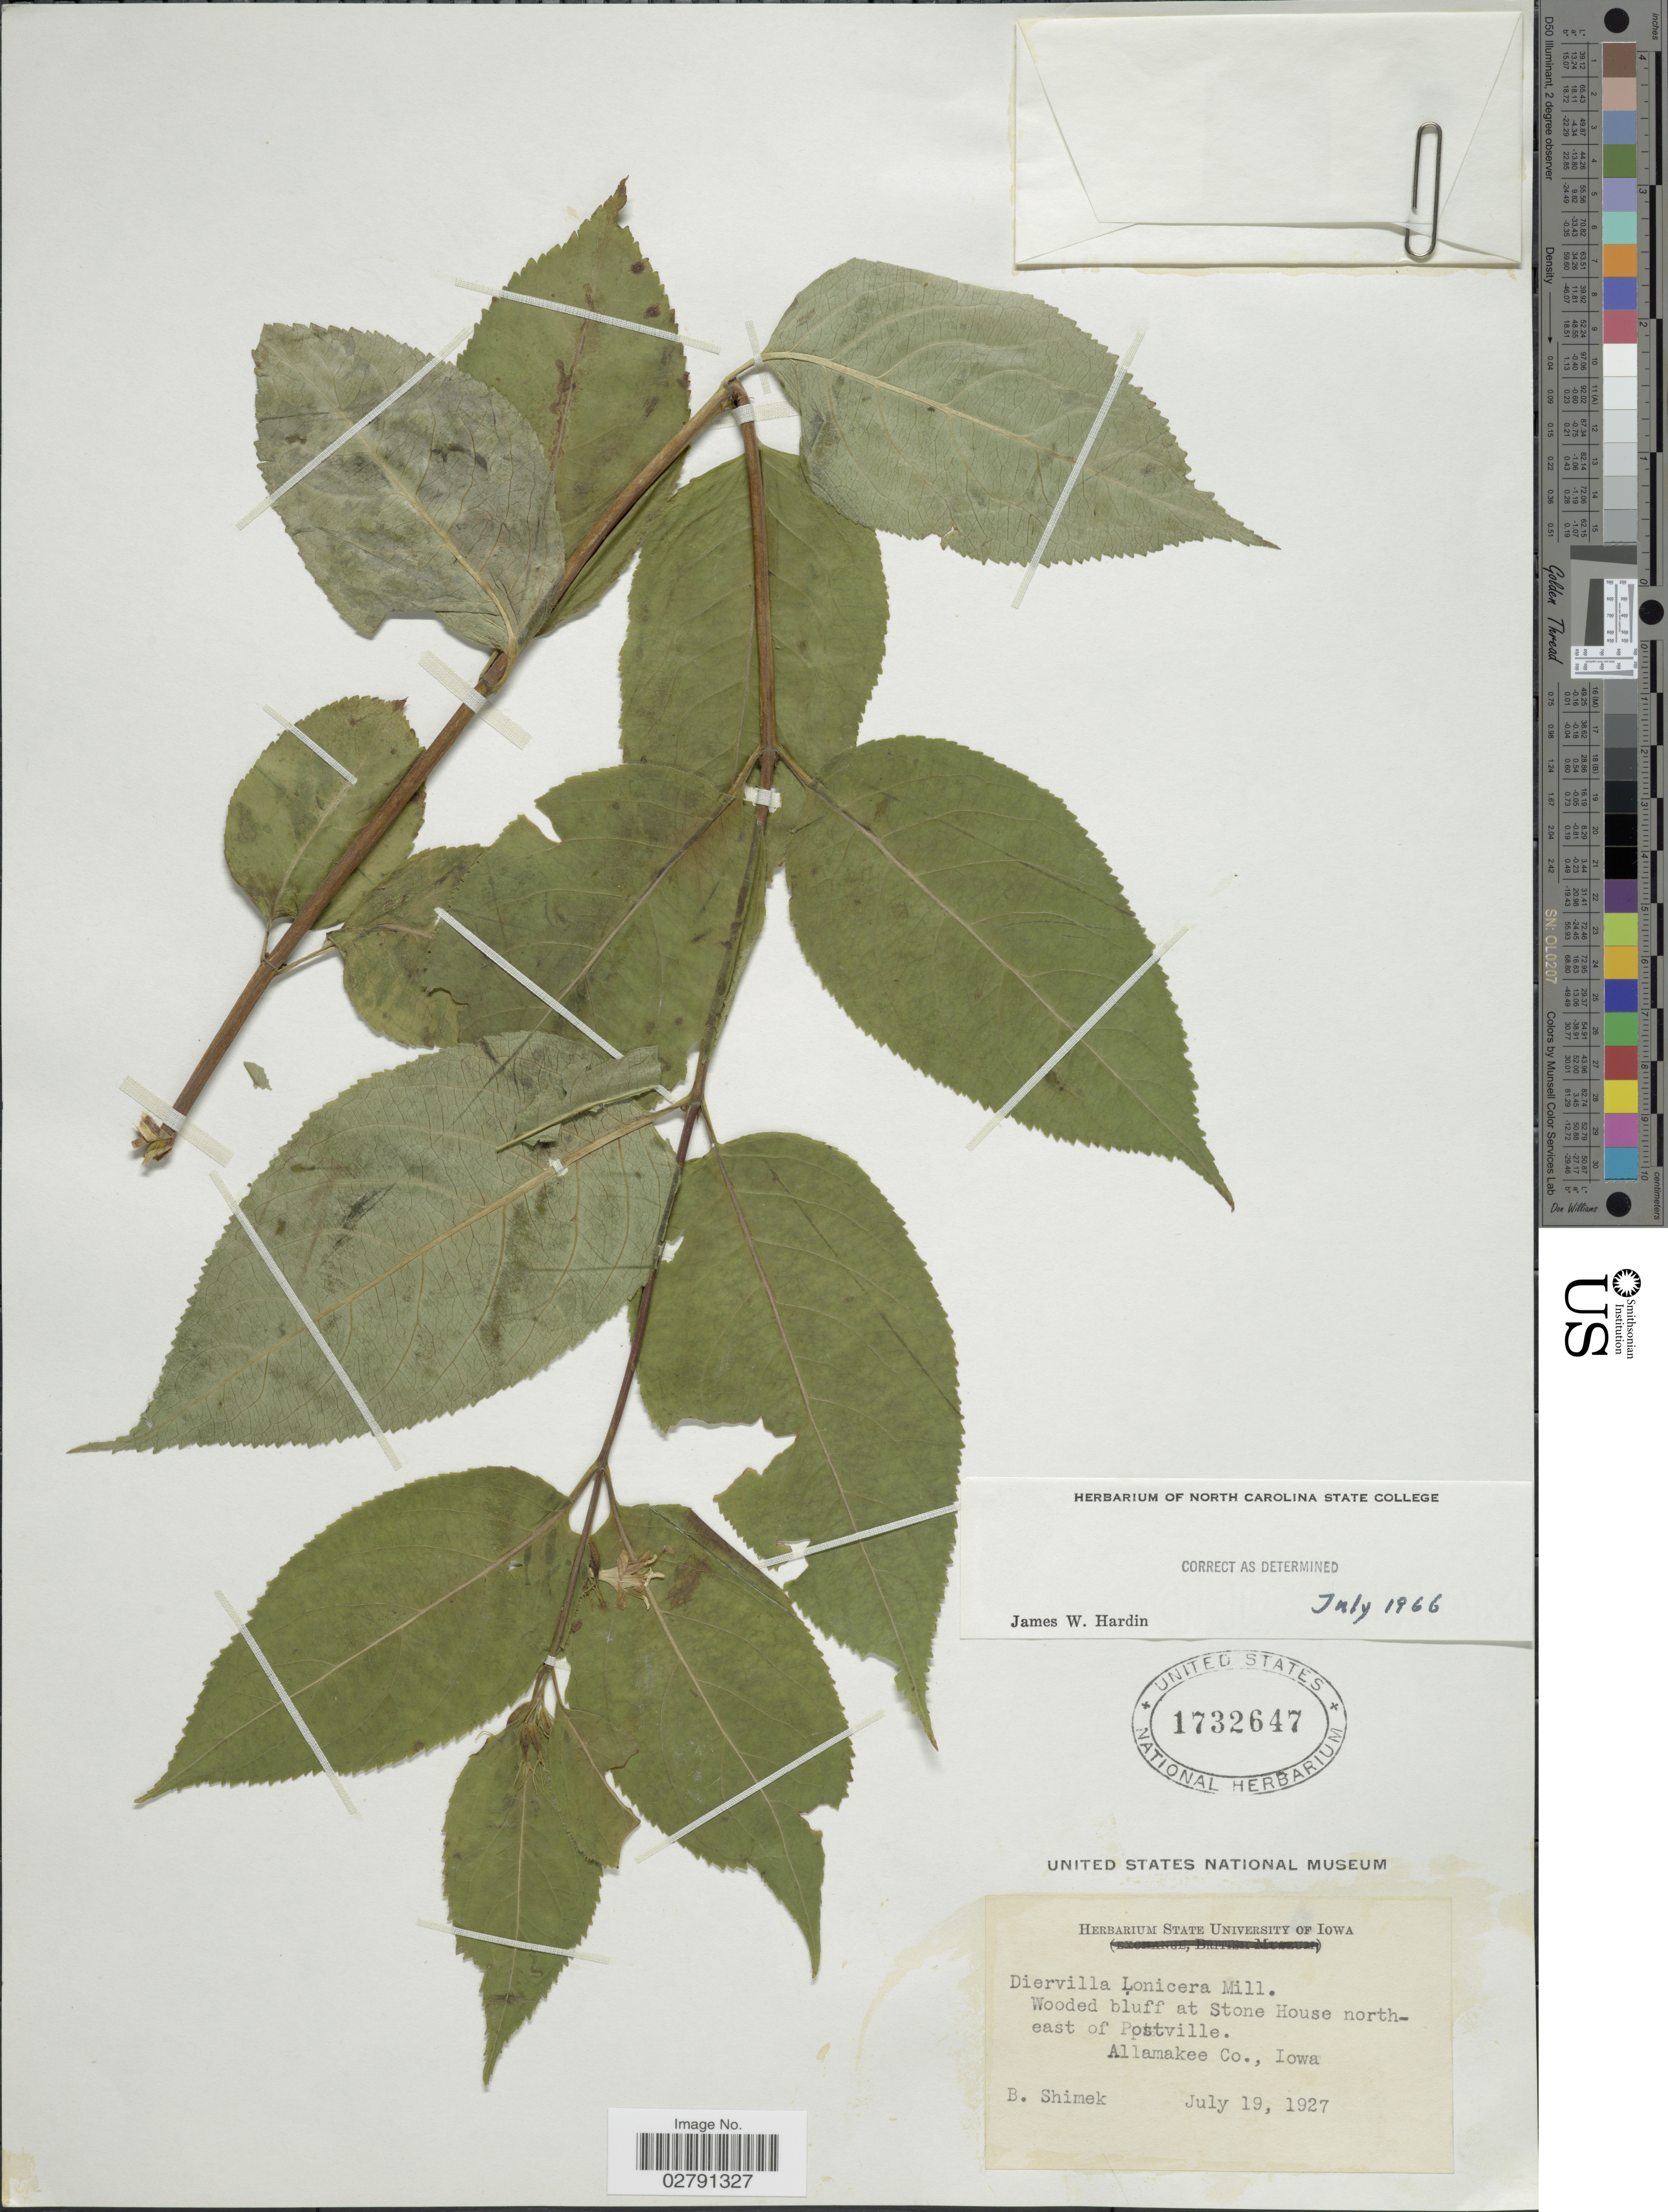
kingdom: Plantae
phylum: Tracheophyta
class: Magnoliopsida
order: Dipsacales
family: Caprifoliaceae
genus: Diervilla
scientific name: Diervilla lonicera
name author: Mill.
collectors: B. Shimek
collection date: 1927-07-19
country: United States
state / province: Iowa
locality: Wooded bluff at Stone House northeast of Postville. Allamakee Co.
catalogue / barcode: US 1732647